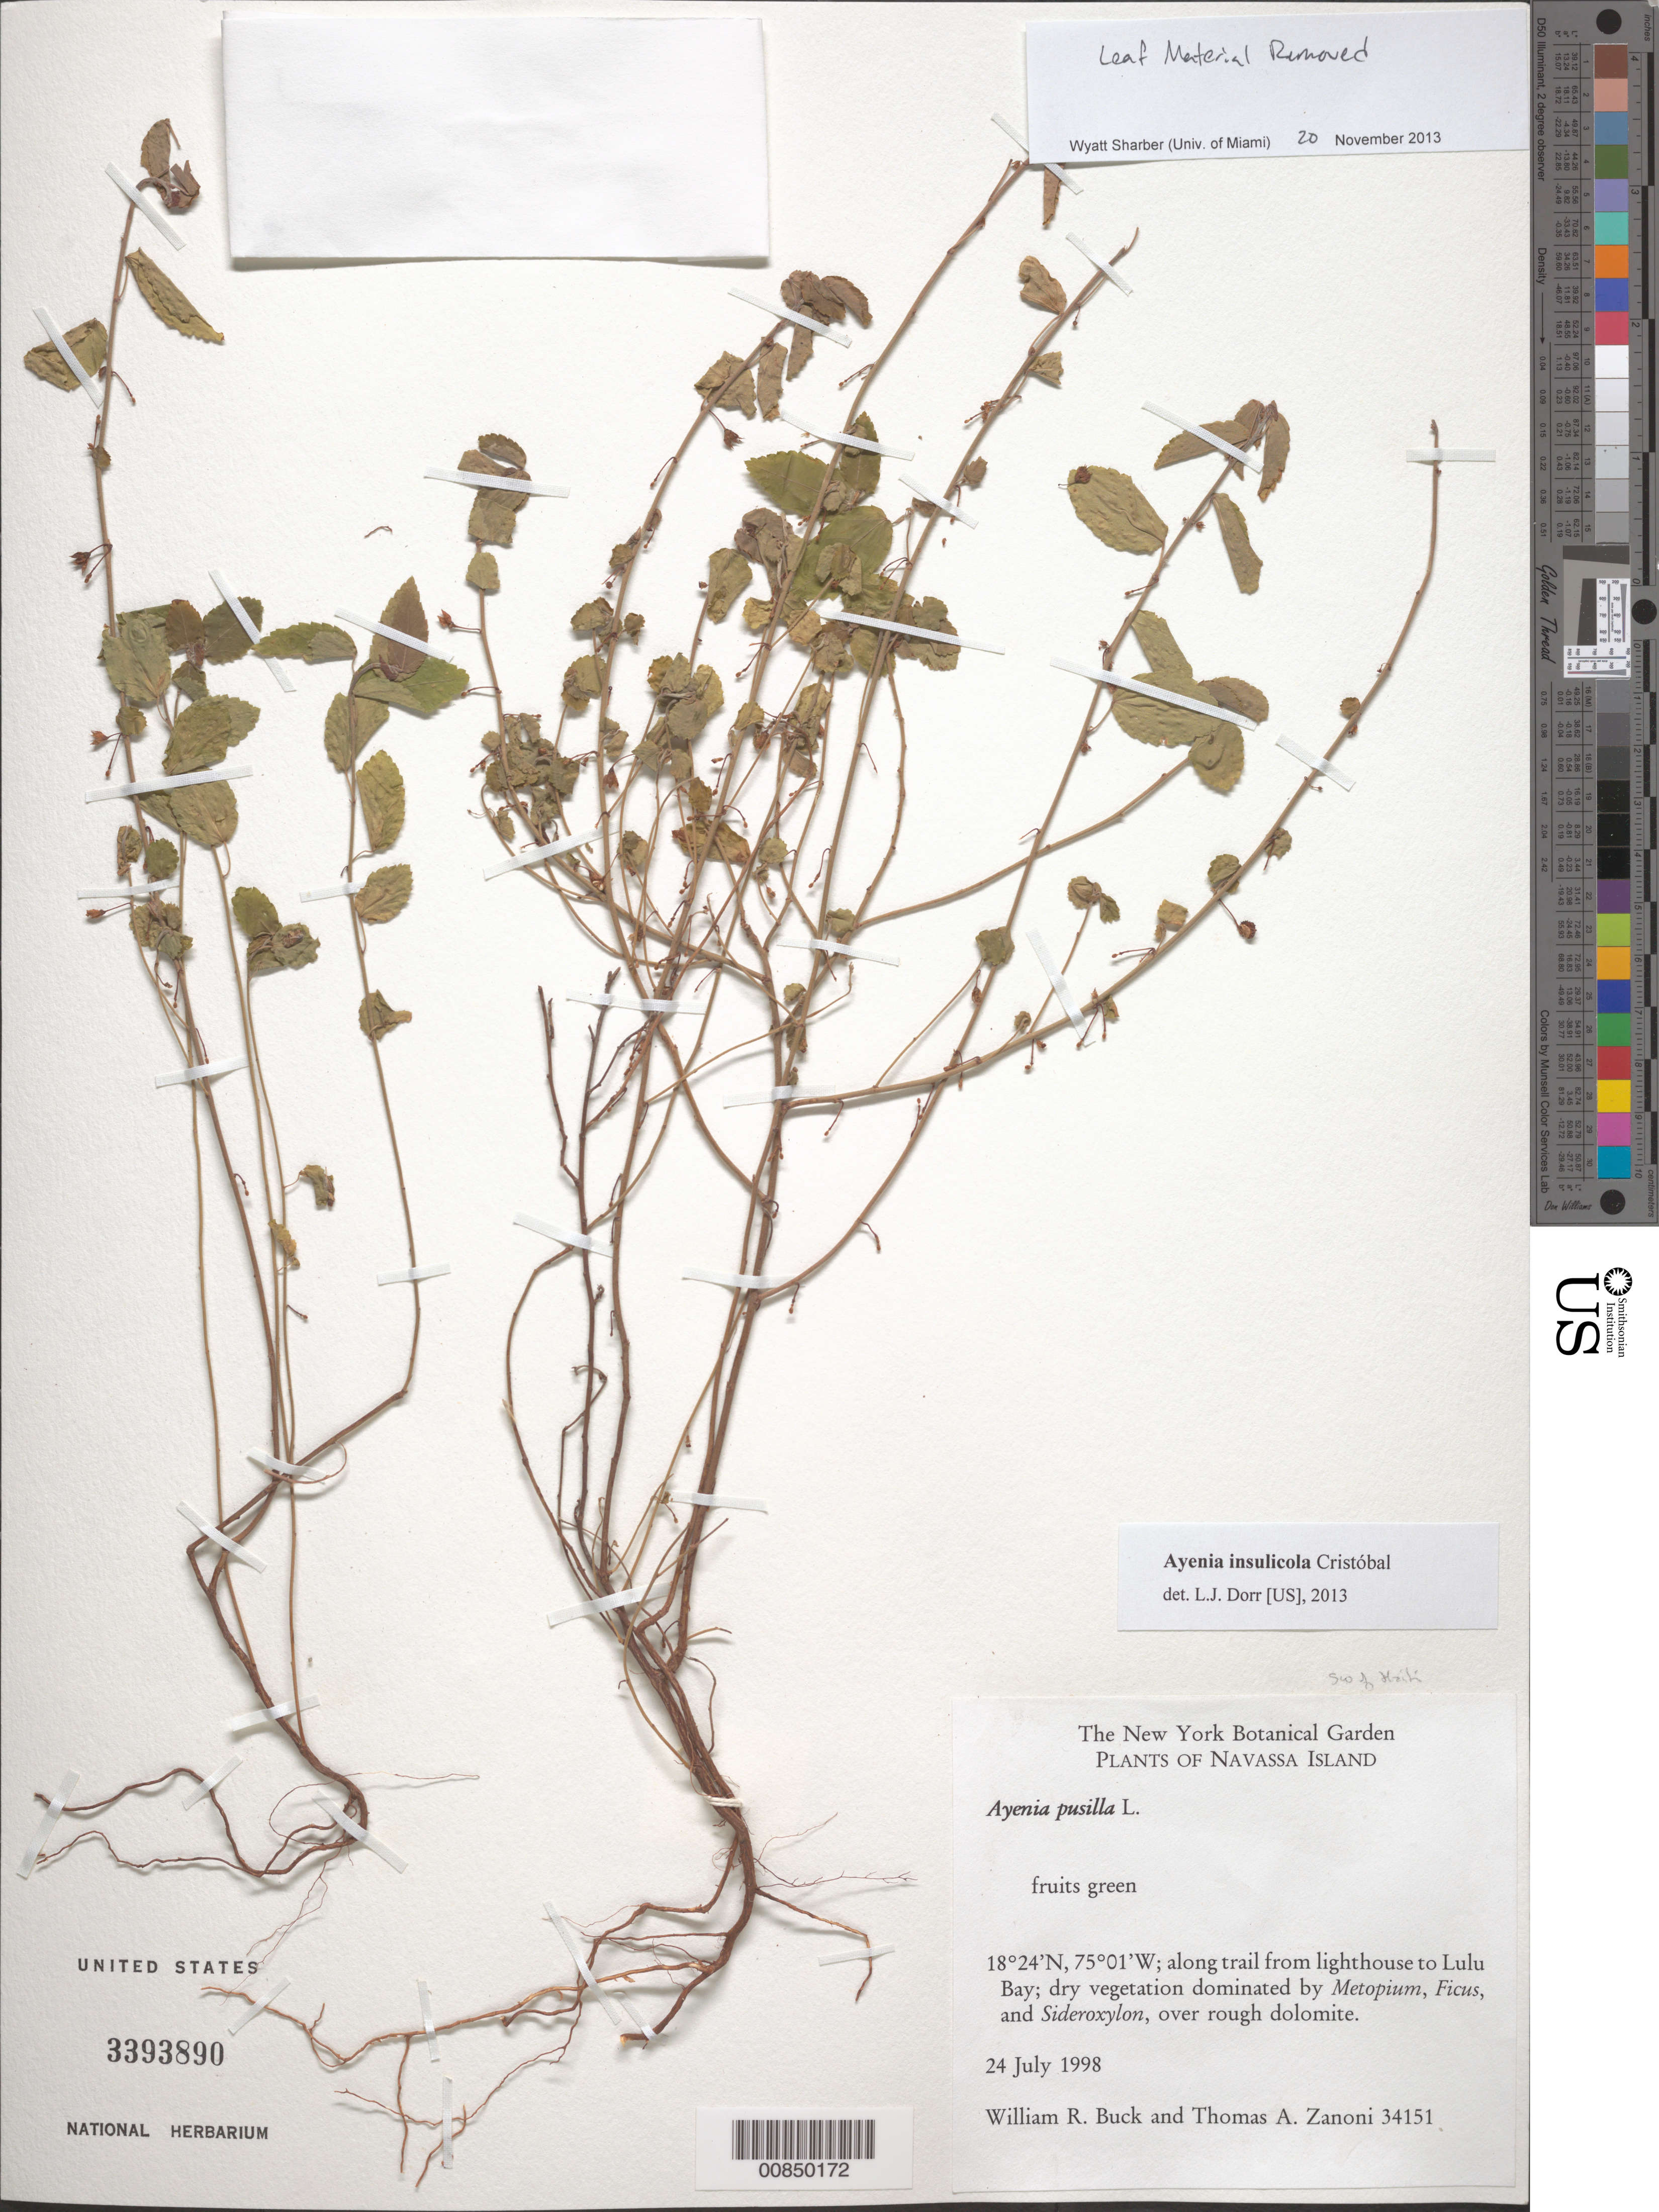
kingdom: Plantae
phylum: Tracheophyta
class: Magnoliopsida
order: Malvales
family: Malvaceae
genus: Ayenia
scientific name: Ayenia insulicola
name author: Cristóbal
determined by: Dorr, L. J., (BOT), Smithsonian Institution - National Museum of Natural History (UNITED STATES)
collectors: W. R. Buck & T. A. Zanoni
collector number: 34151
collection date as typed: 24 Jul 1998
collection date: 1998-07-24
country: Navassa Island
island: Navassa I.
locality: Lulu Bay; along train from lighthouse to Lulu Bay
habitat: Dry vegetation dominated by Metopium, Ficus and Sideroxylon, over rough dolomite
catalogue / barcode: US 3393890